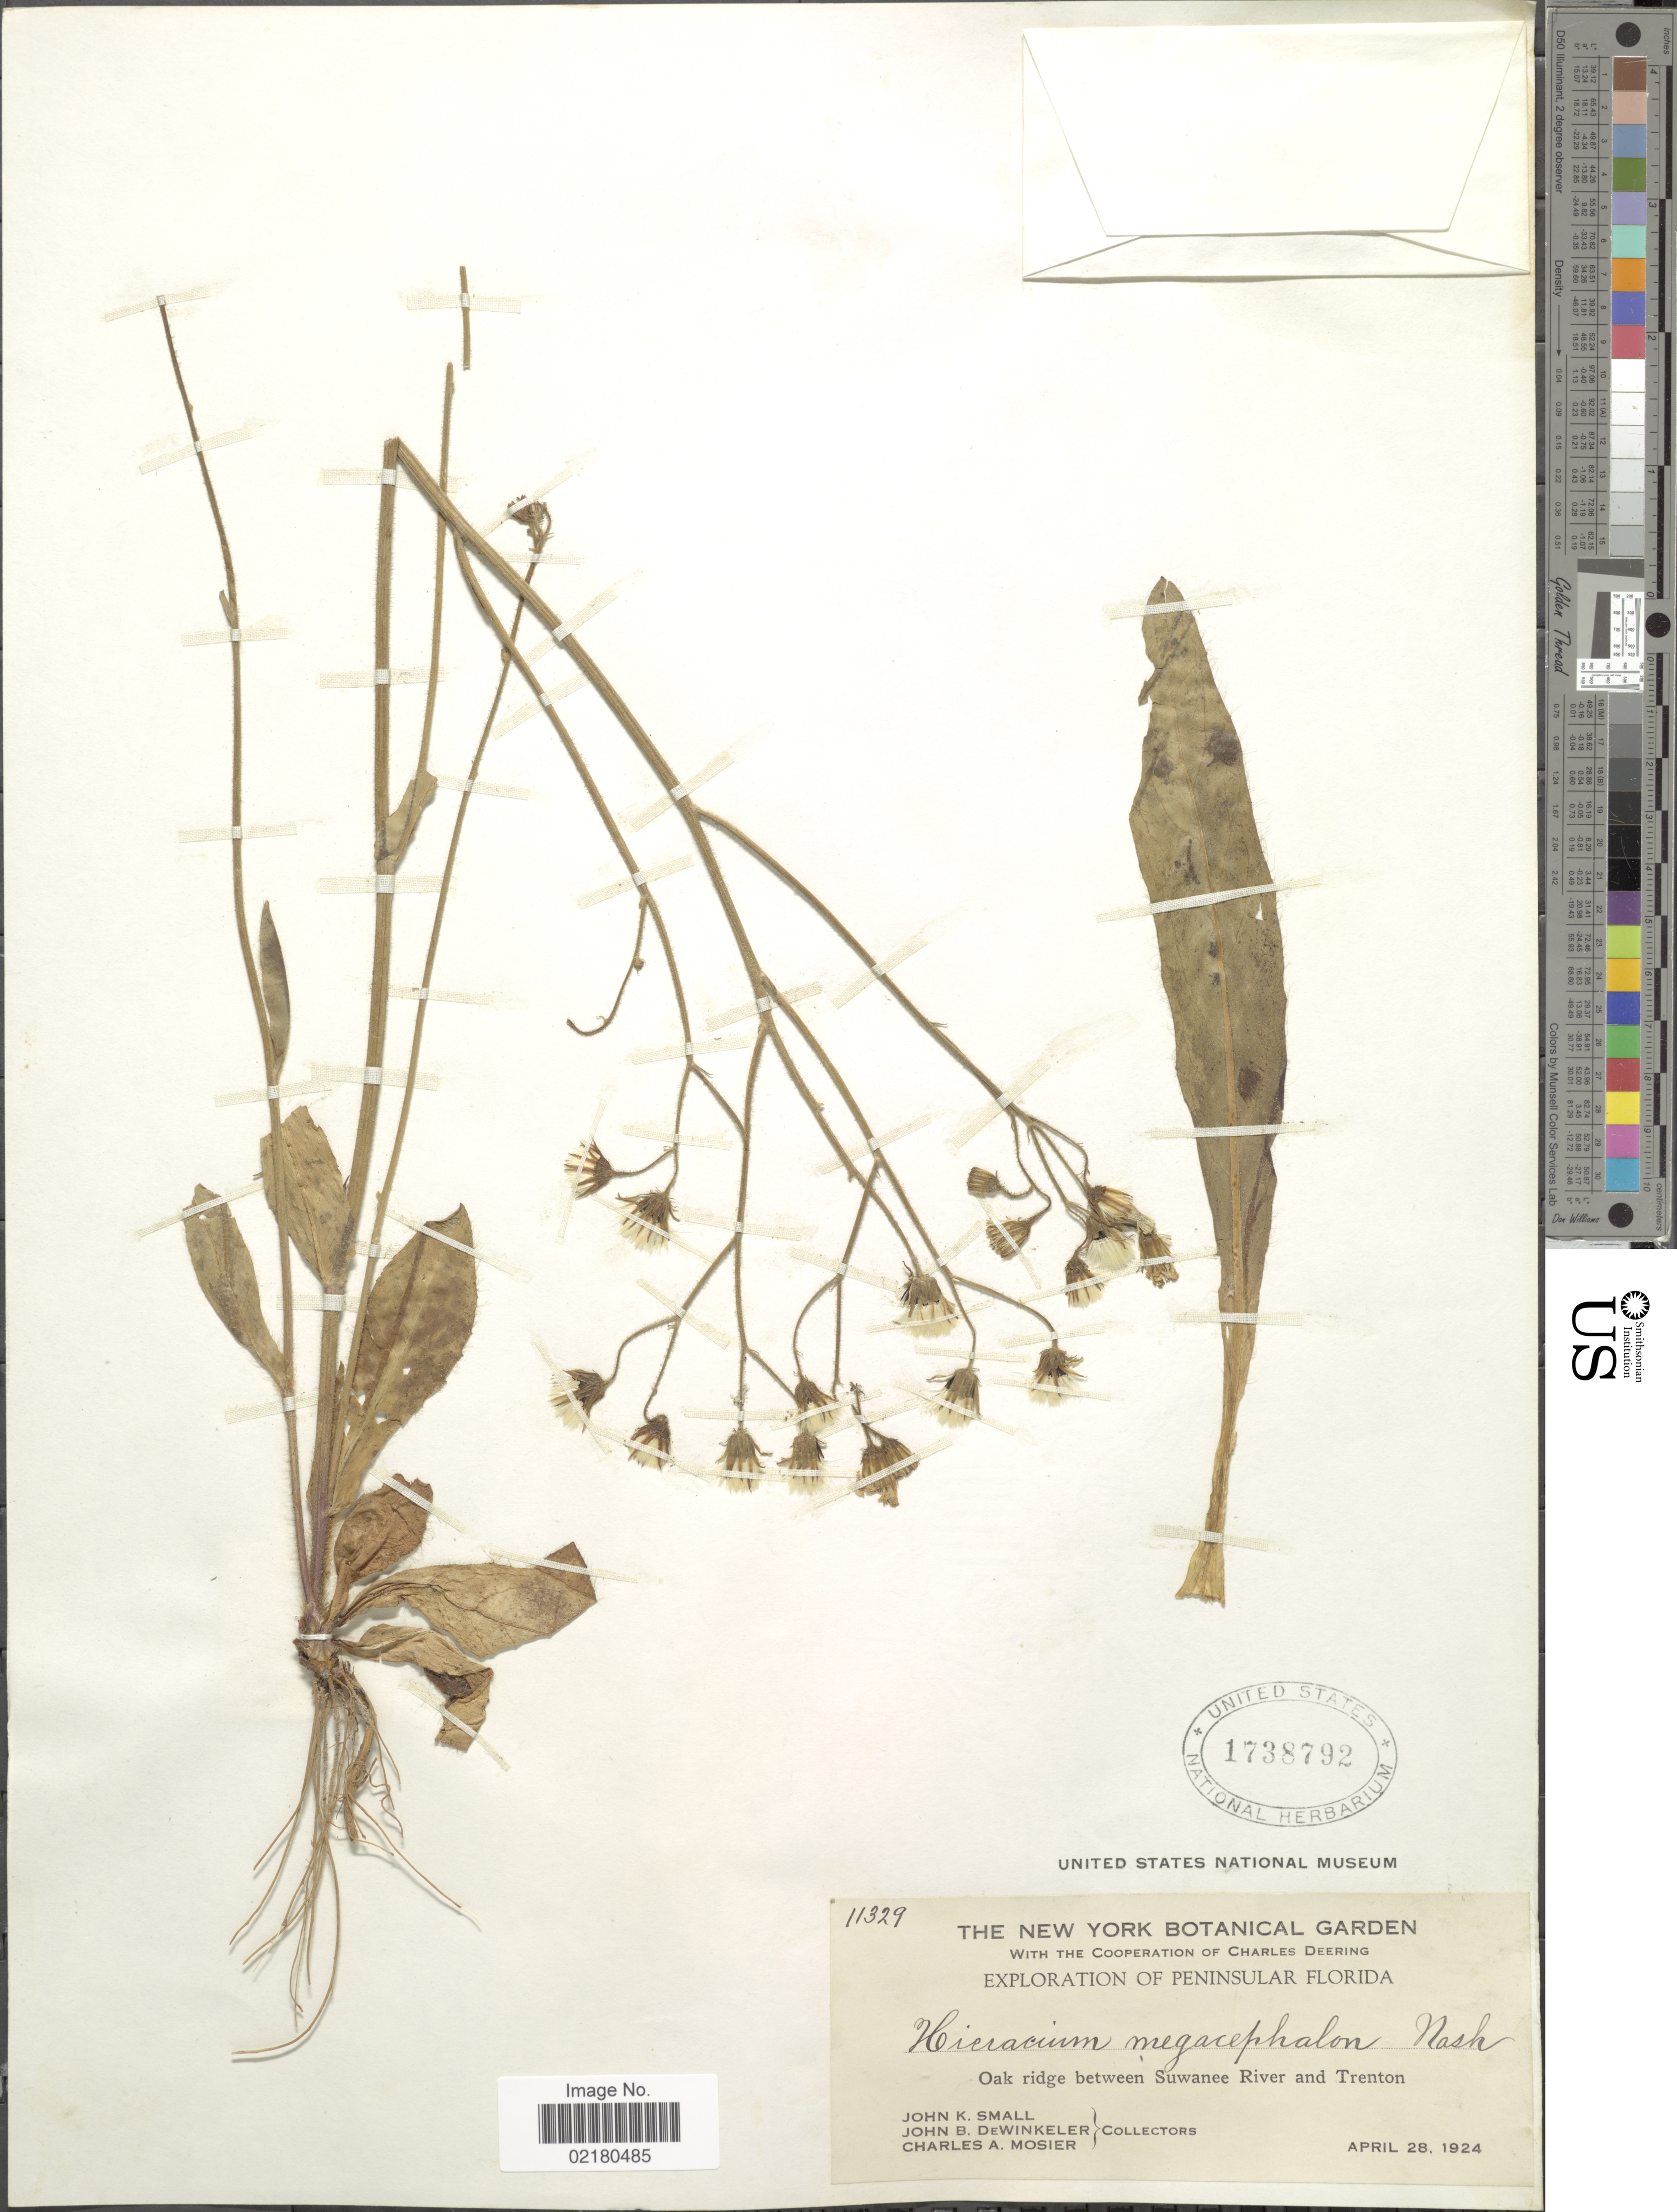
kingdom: Plantae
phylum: Tracheophyta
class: Magnoliopsida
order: Asterales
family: Asteraceae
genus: Hieracium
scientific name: Hieracium megacephalon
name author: Nash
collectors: J. K. Small, J. B. Dewinkeler & C. A. Mosier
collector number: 11329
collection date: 1924-04-28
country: United States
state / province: Florida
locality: Peninsular Florida. Oak ridge between Suwanee River and Trenton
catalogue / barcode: US 1738792